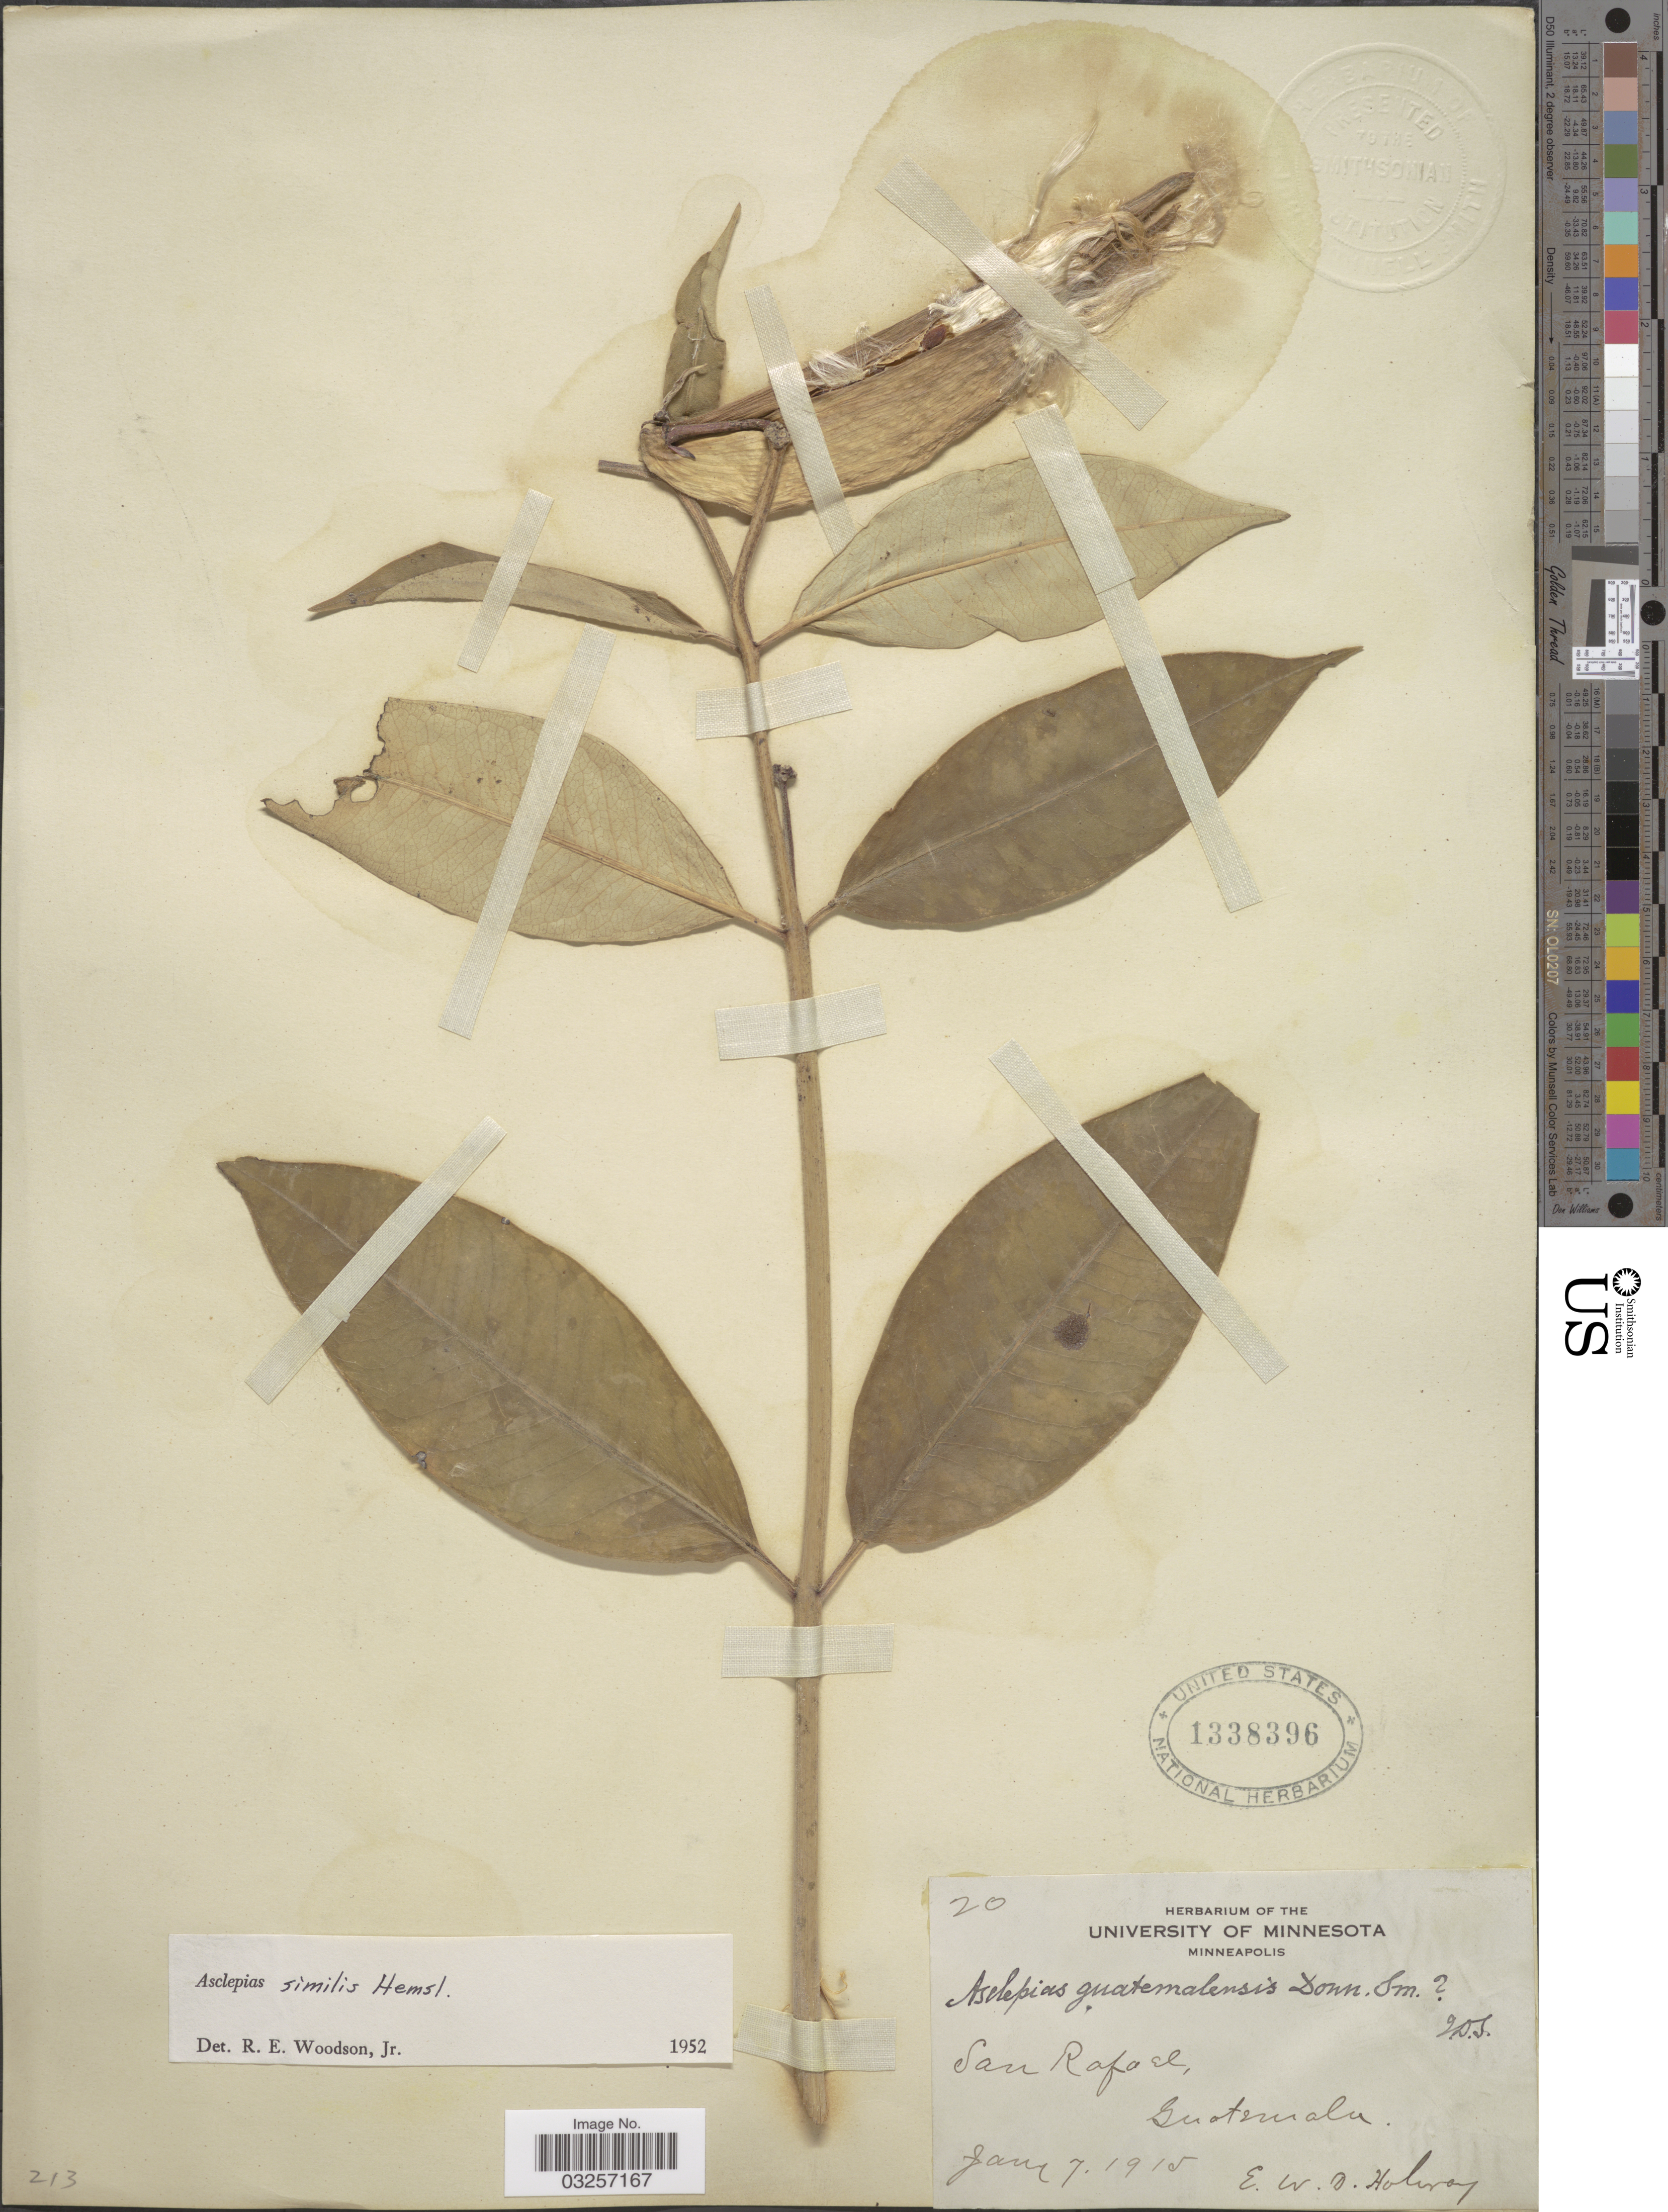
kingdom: Plantae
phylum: Tracheophyta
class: Magnoliopsida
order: Gentianales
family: Apocynaceae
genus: Asclepias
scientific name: Asclepias similis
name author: Hemsl.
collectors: E. W. D. Holway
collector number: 20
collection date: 1915-06-07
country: Guatemala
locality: San Rafael.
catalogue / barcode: US 1338396